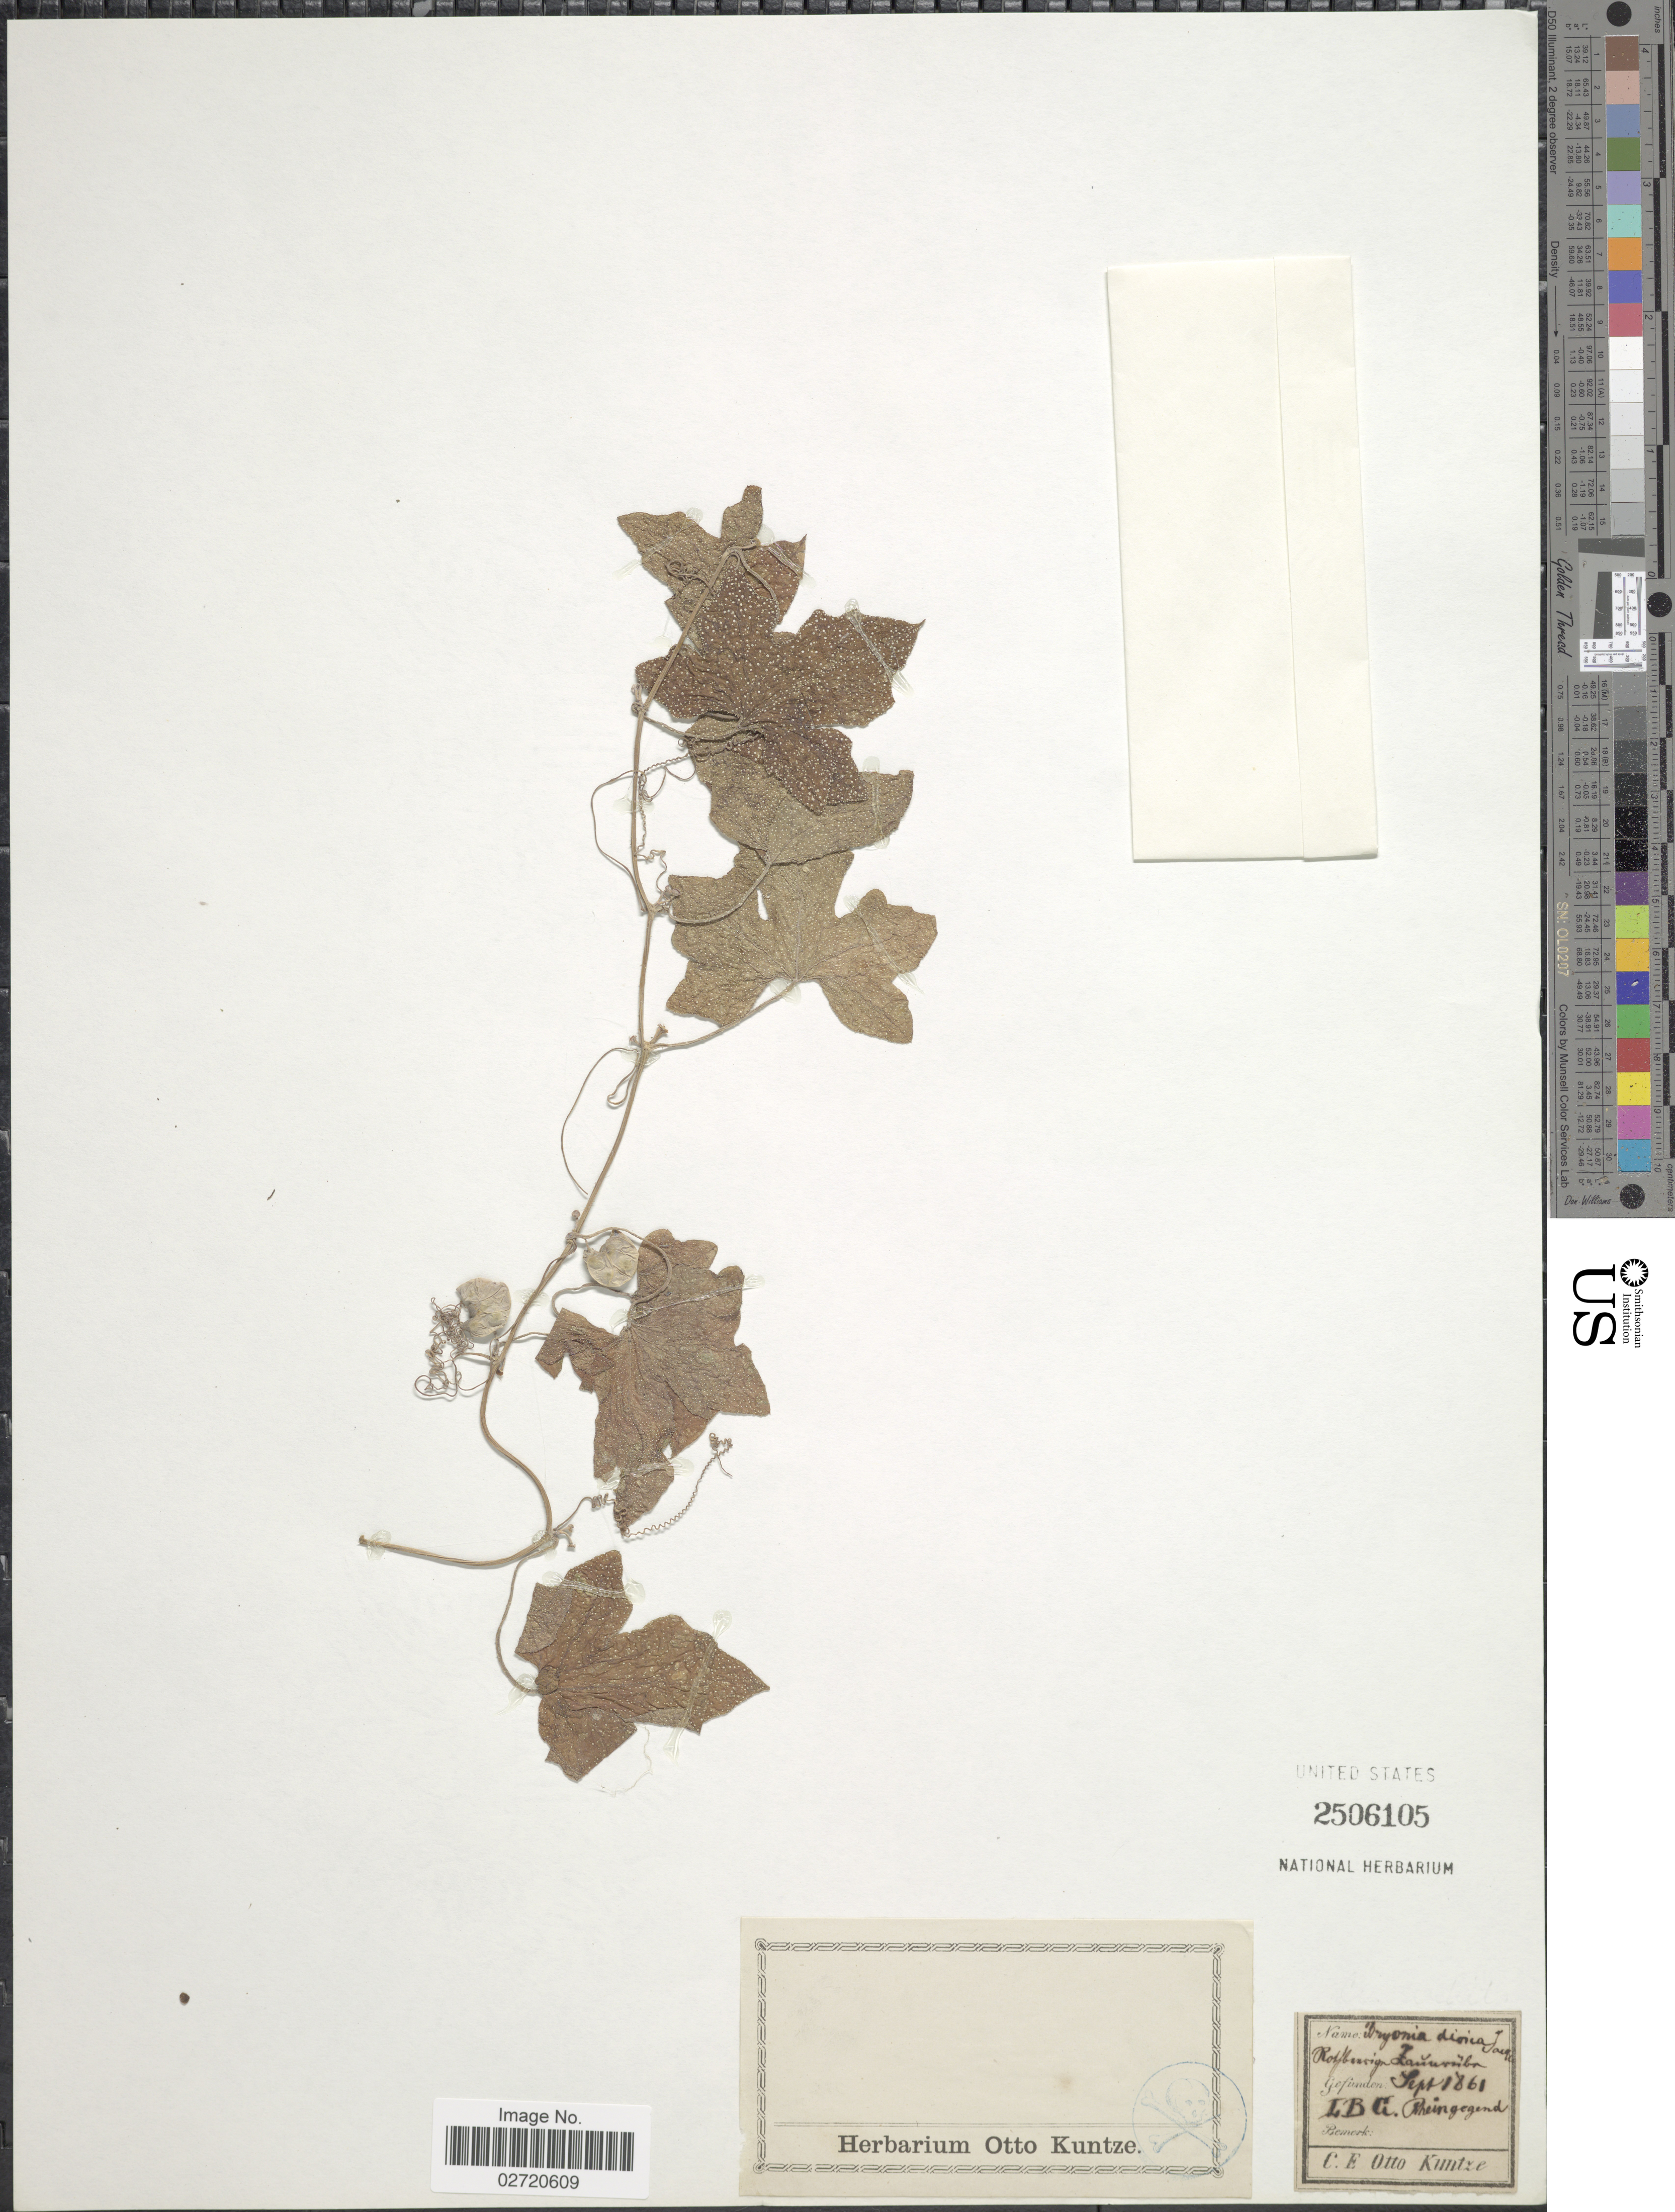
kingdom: Plantae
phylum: Tracheophyta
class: Magnoliopsida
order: Cucurbitales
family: Cucurbitaceae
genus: Bryonia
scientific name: Bryonia dioica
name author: Jacq.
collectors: C.E.O. Kuntze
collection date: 1861-09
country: Germany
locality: L.B.G. Rheingegend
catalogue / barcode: US 2506105